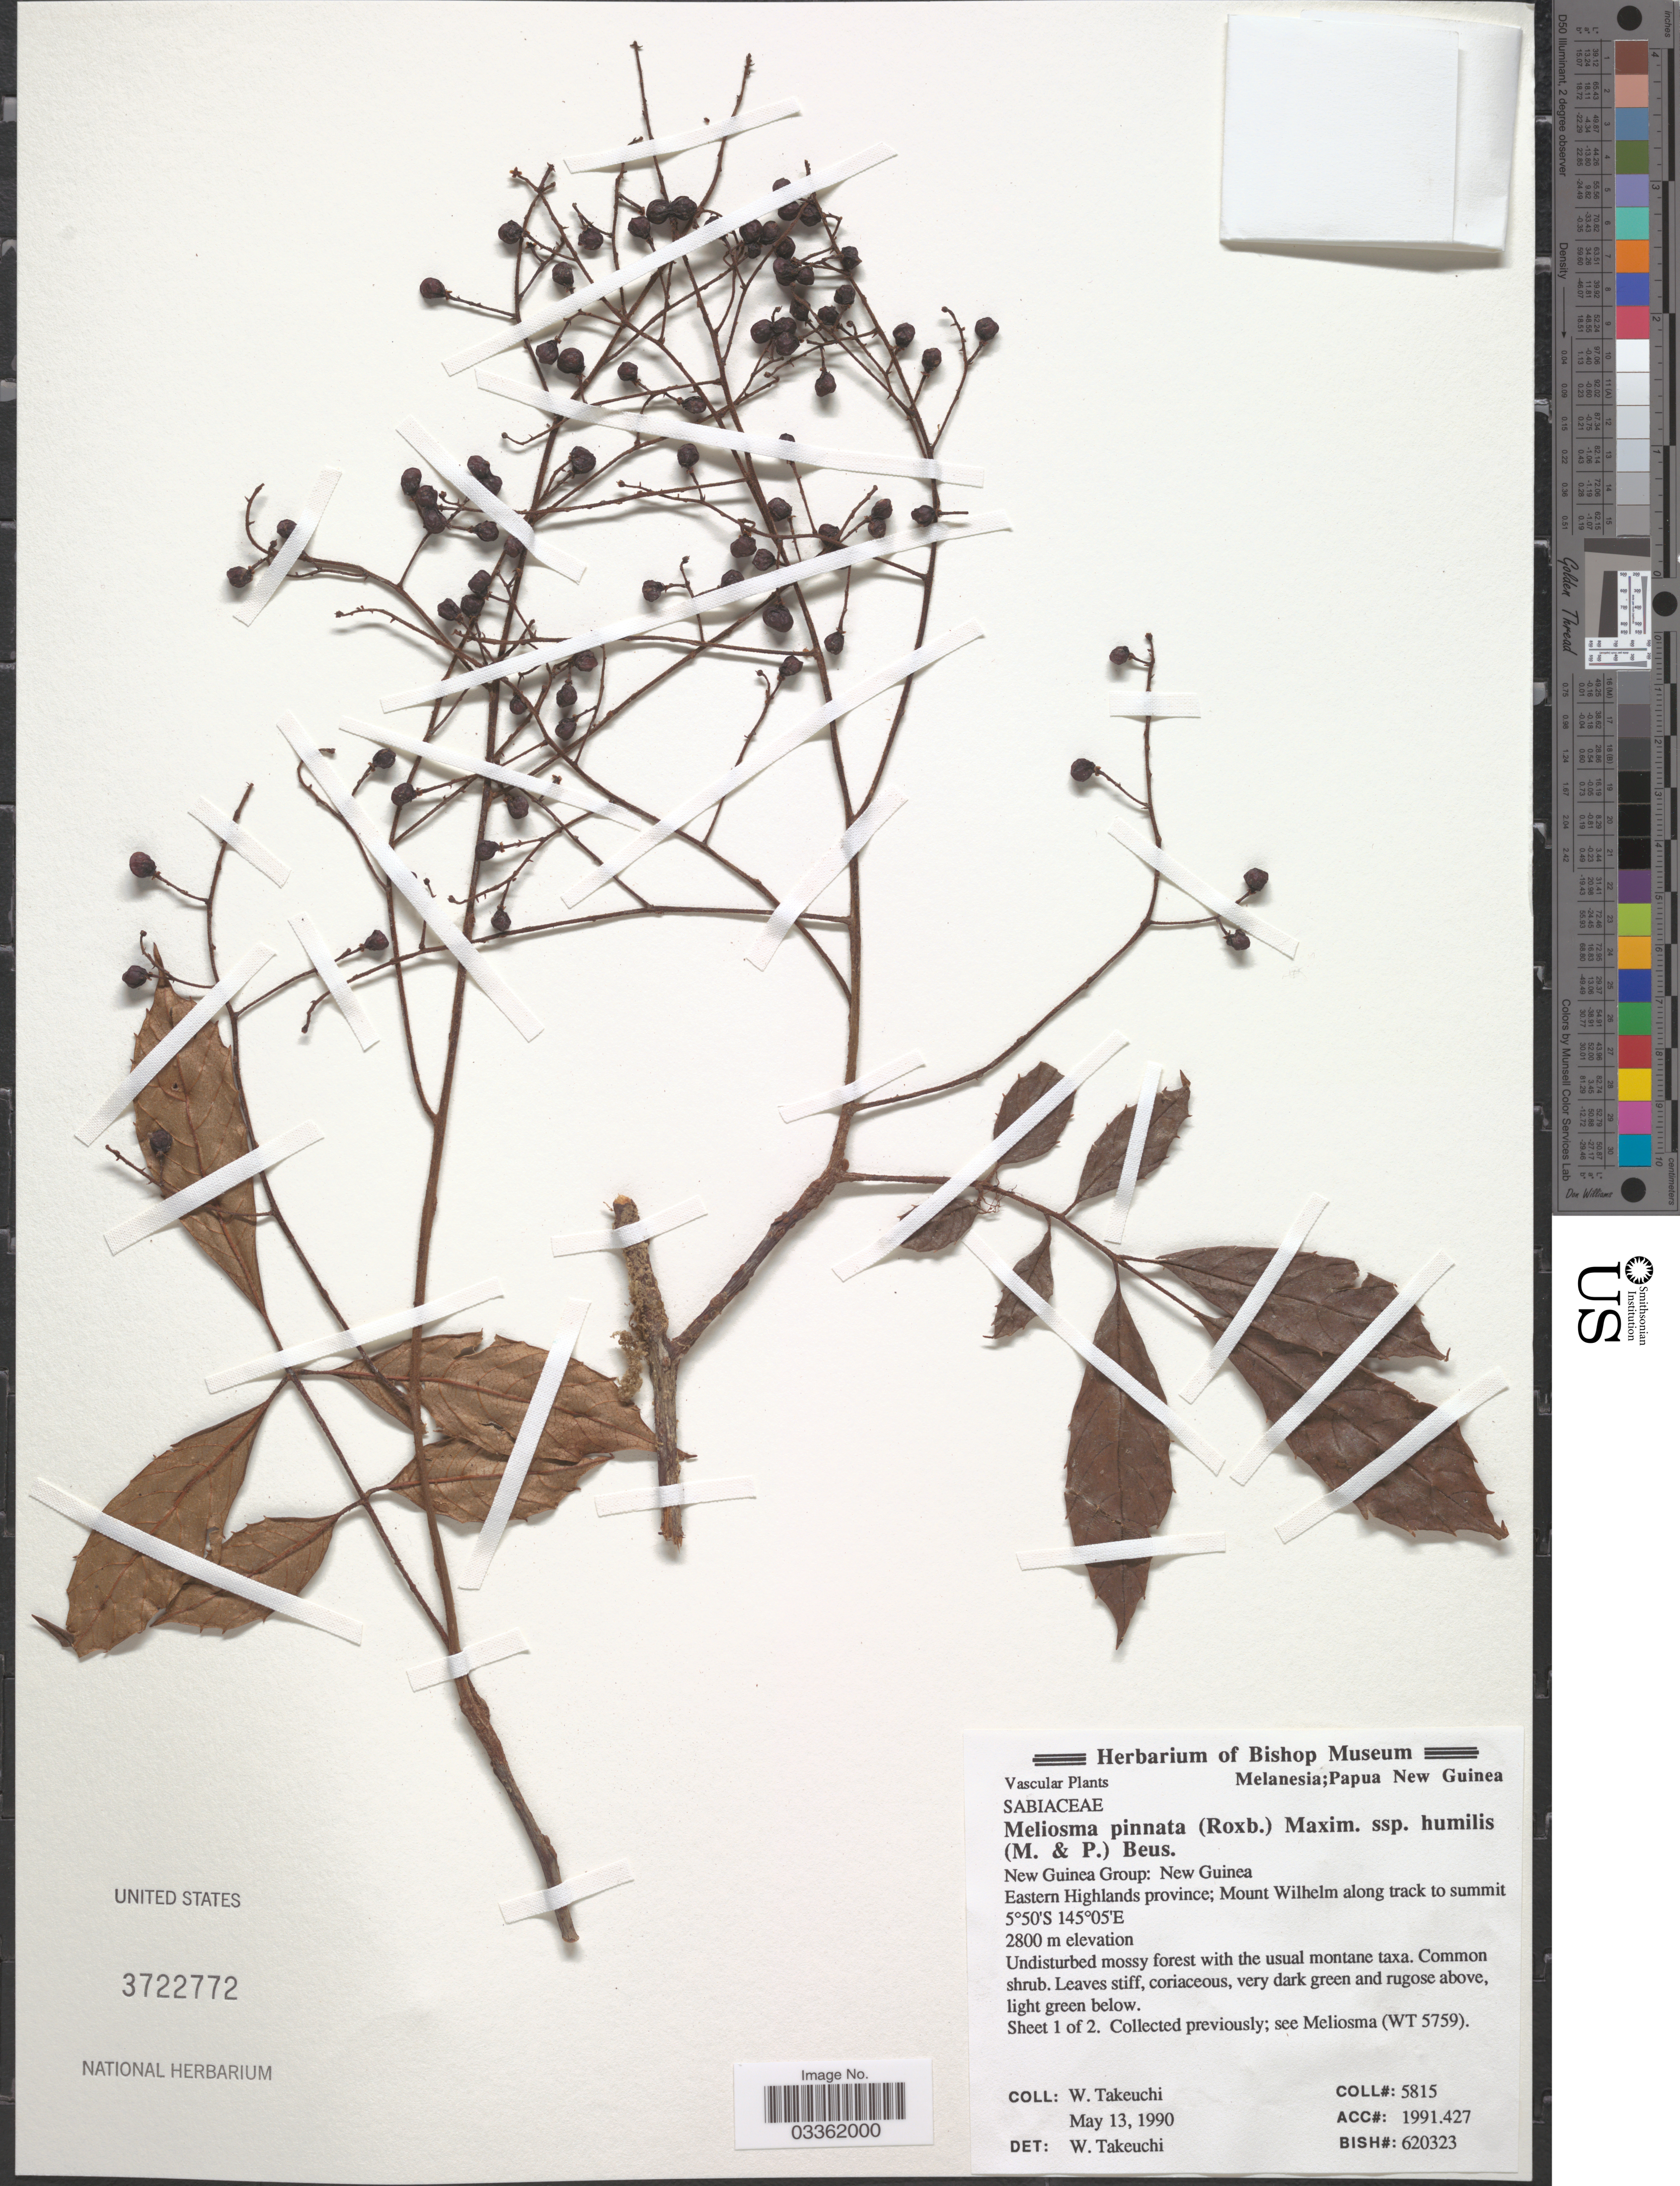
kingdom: Plantae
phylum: Tracheophyta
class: Magnoliopsida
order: Proteales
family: Sabiaceae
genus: Meliosma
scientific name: Meliosma macrophylla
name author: Merr.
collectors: W. Takeuchi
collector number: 5815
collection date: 1990-05-13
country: Papua New Guinea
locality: New Guinea Group: New Guinea. Eastern Highlands province; Mount Wilhelm along track to summit.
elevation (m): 2800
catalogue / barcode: US 3722772